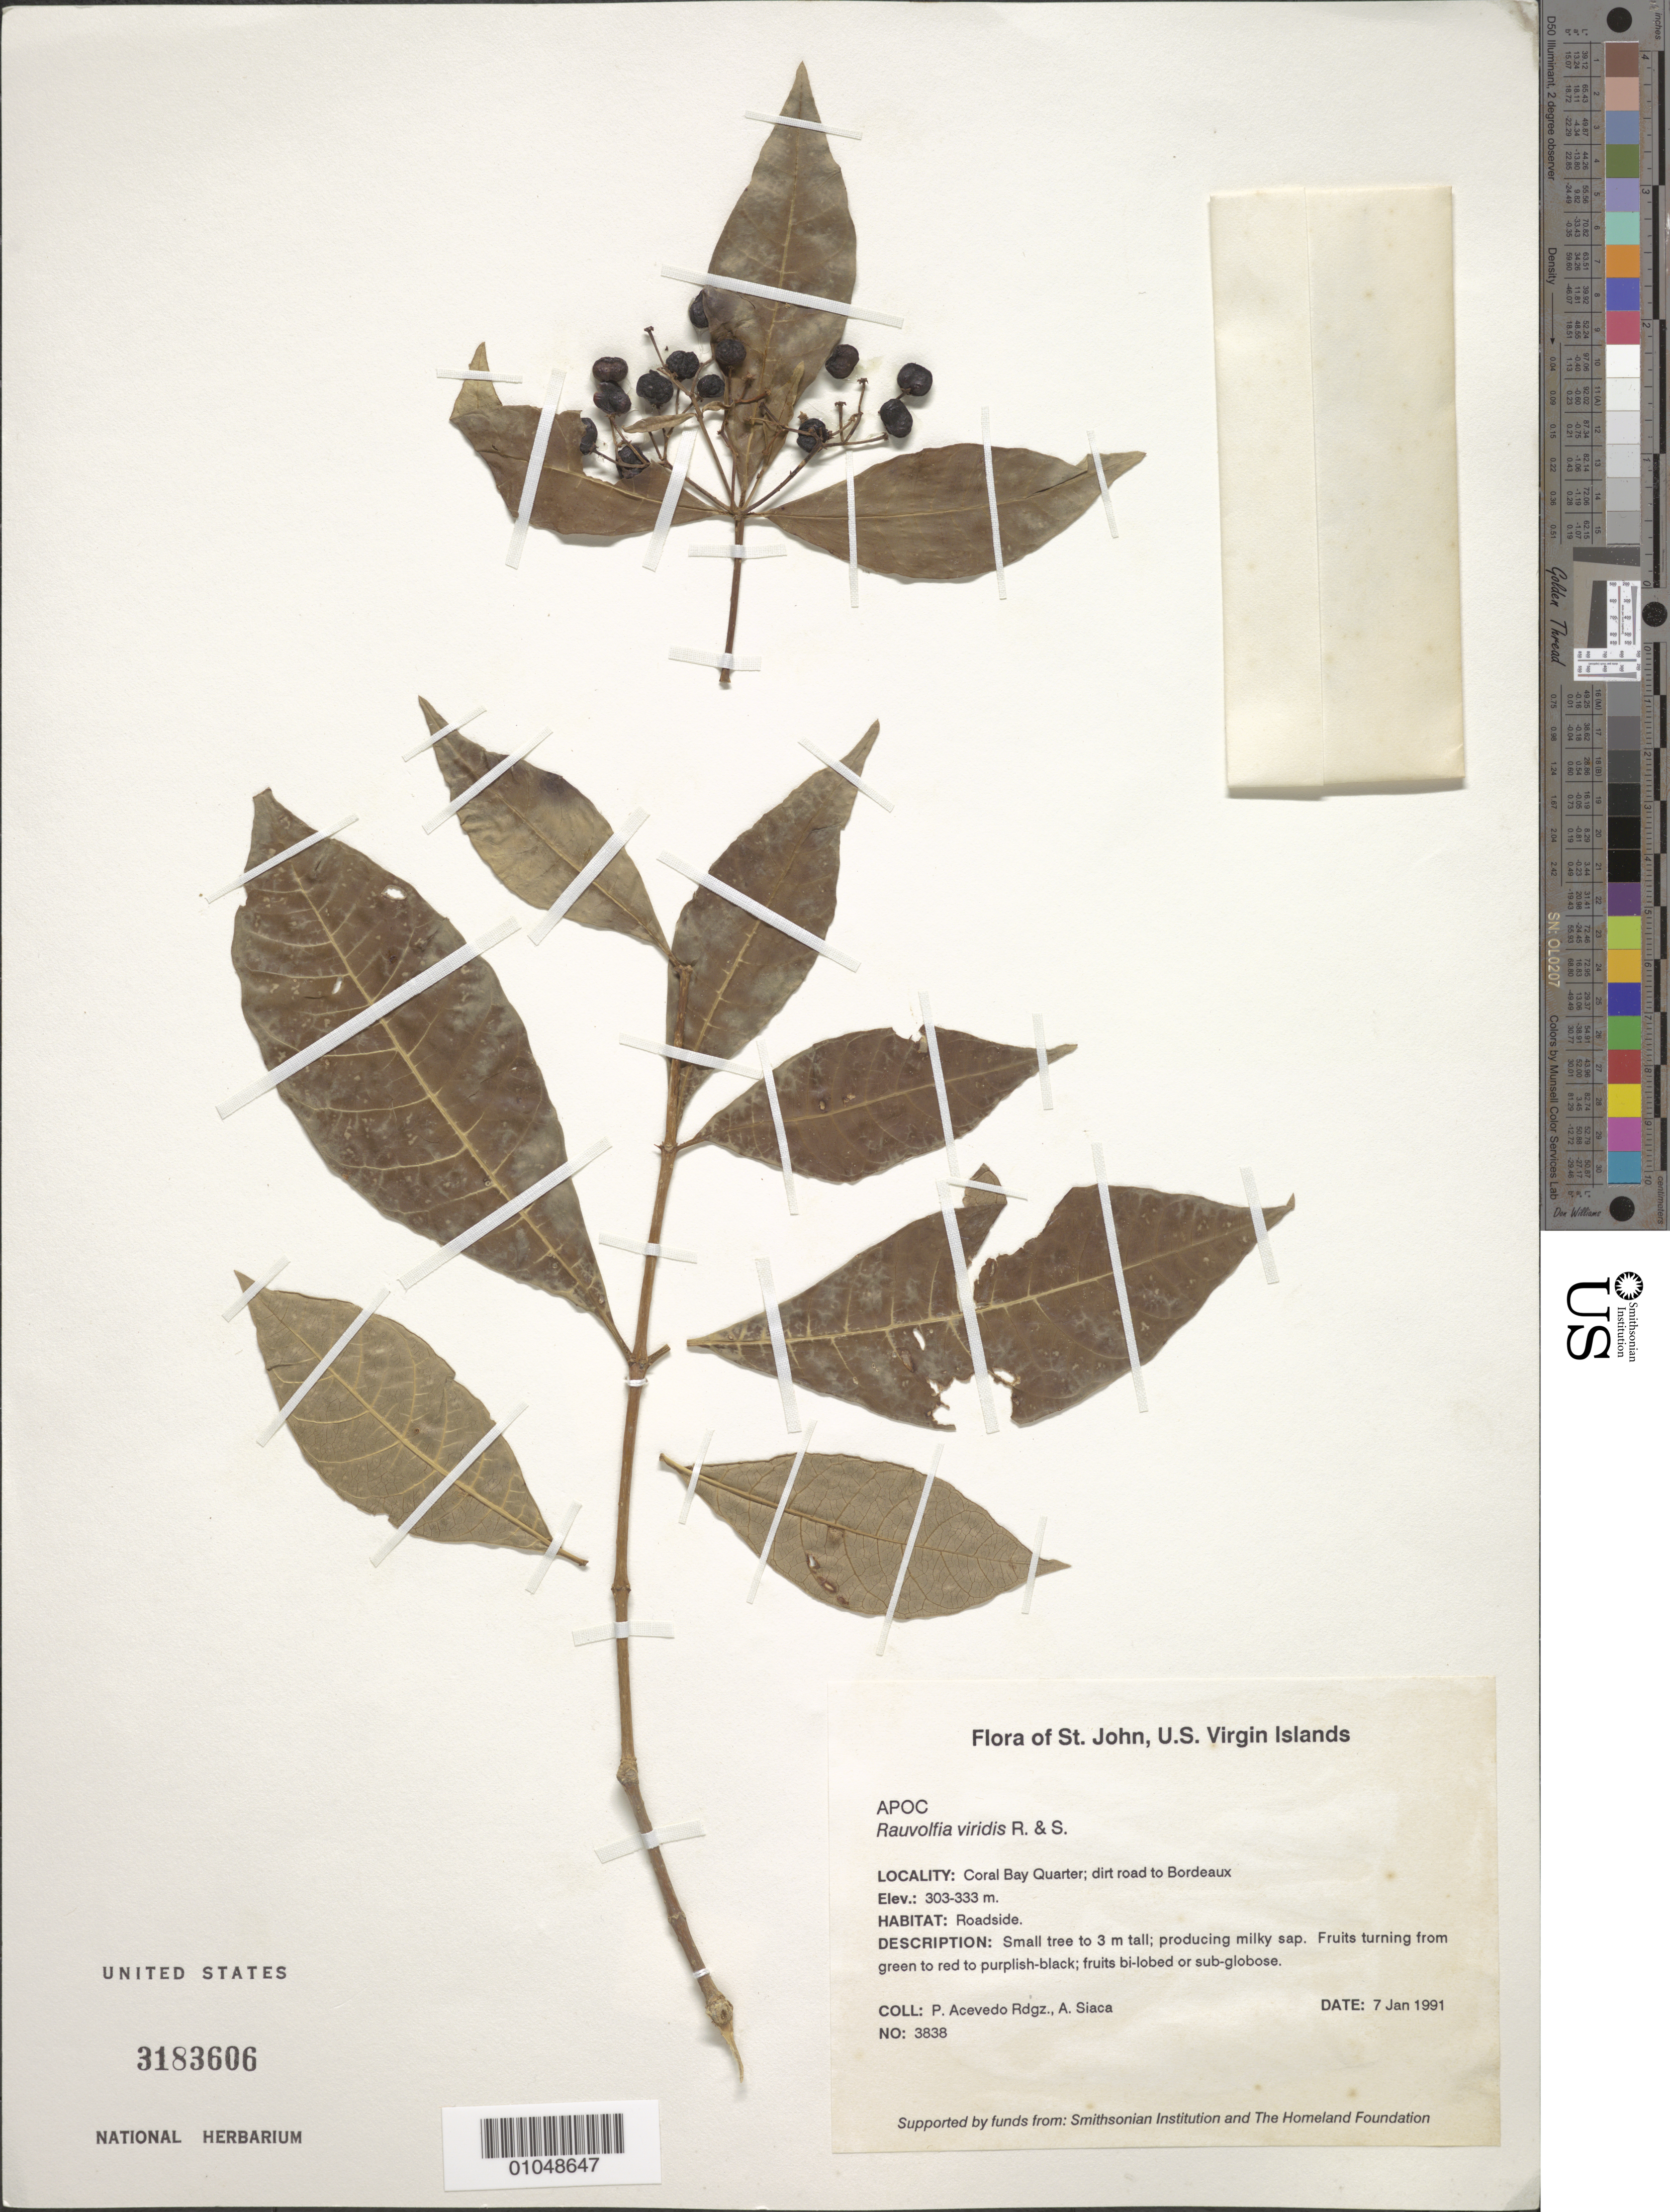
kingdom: Plantae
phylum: Tracheophyta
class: Magnoliopsida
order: Gentianales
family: Apocynaceae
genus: Rauvolfia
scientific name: Rauvolfia viridis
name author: Willd. ex Roem. & Schult.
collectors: P. Acevedo-Rodr. & A. Siaca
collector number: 3838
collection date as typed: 07 Jan 1991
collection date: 1991-01-07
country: U.S. Virgin Islands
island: St. John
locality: Coral Bay Quarter; dirt road to Bordeaux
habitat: Roadside.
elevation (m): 303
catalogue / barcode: US 3183606